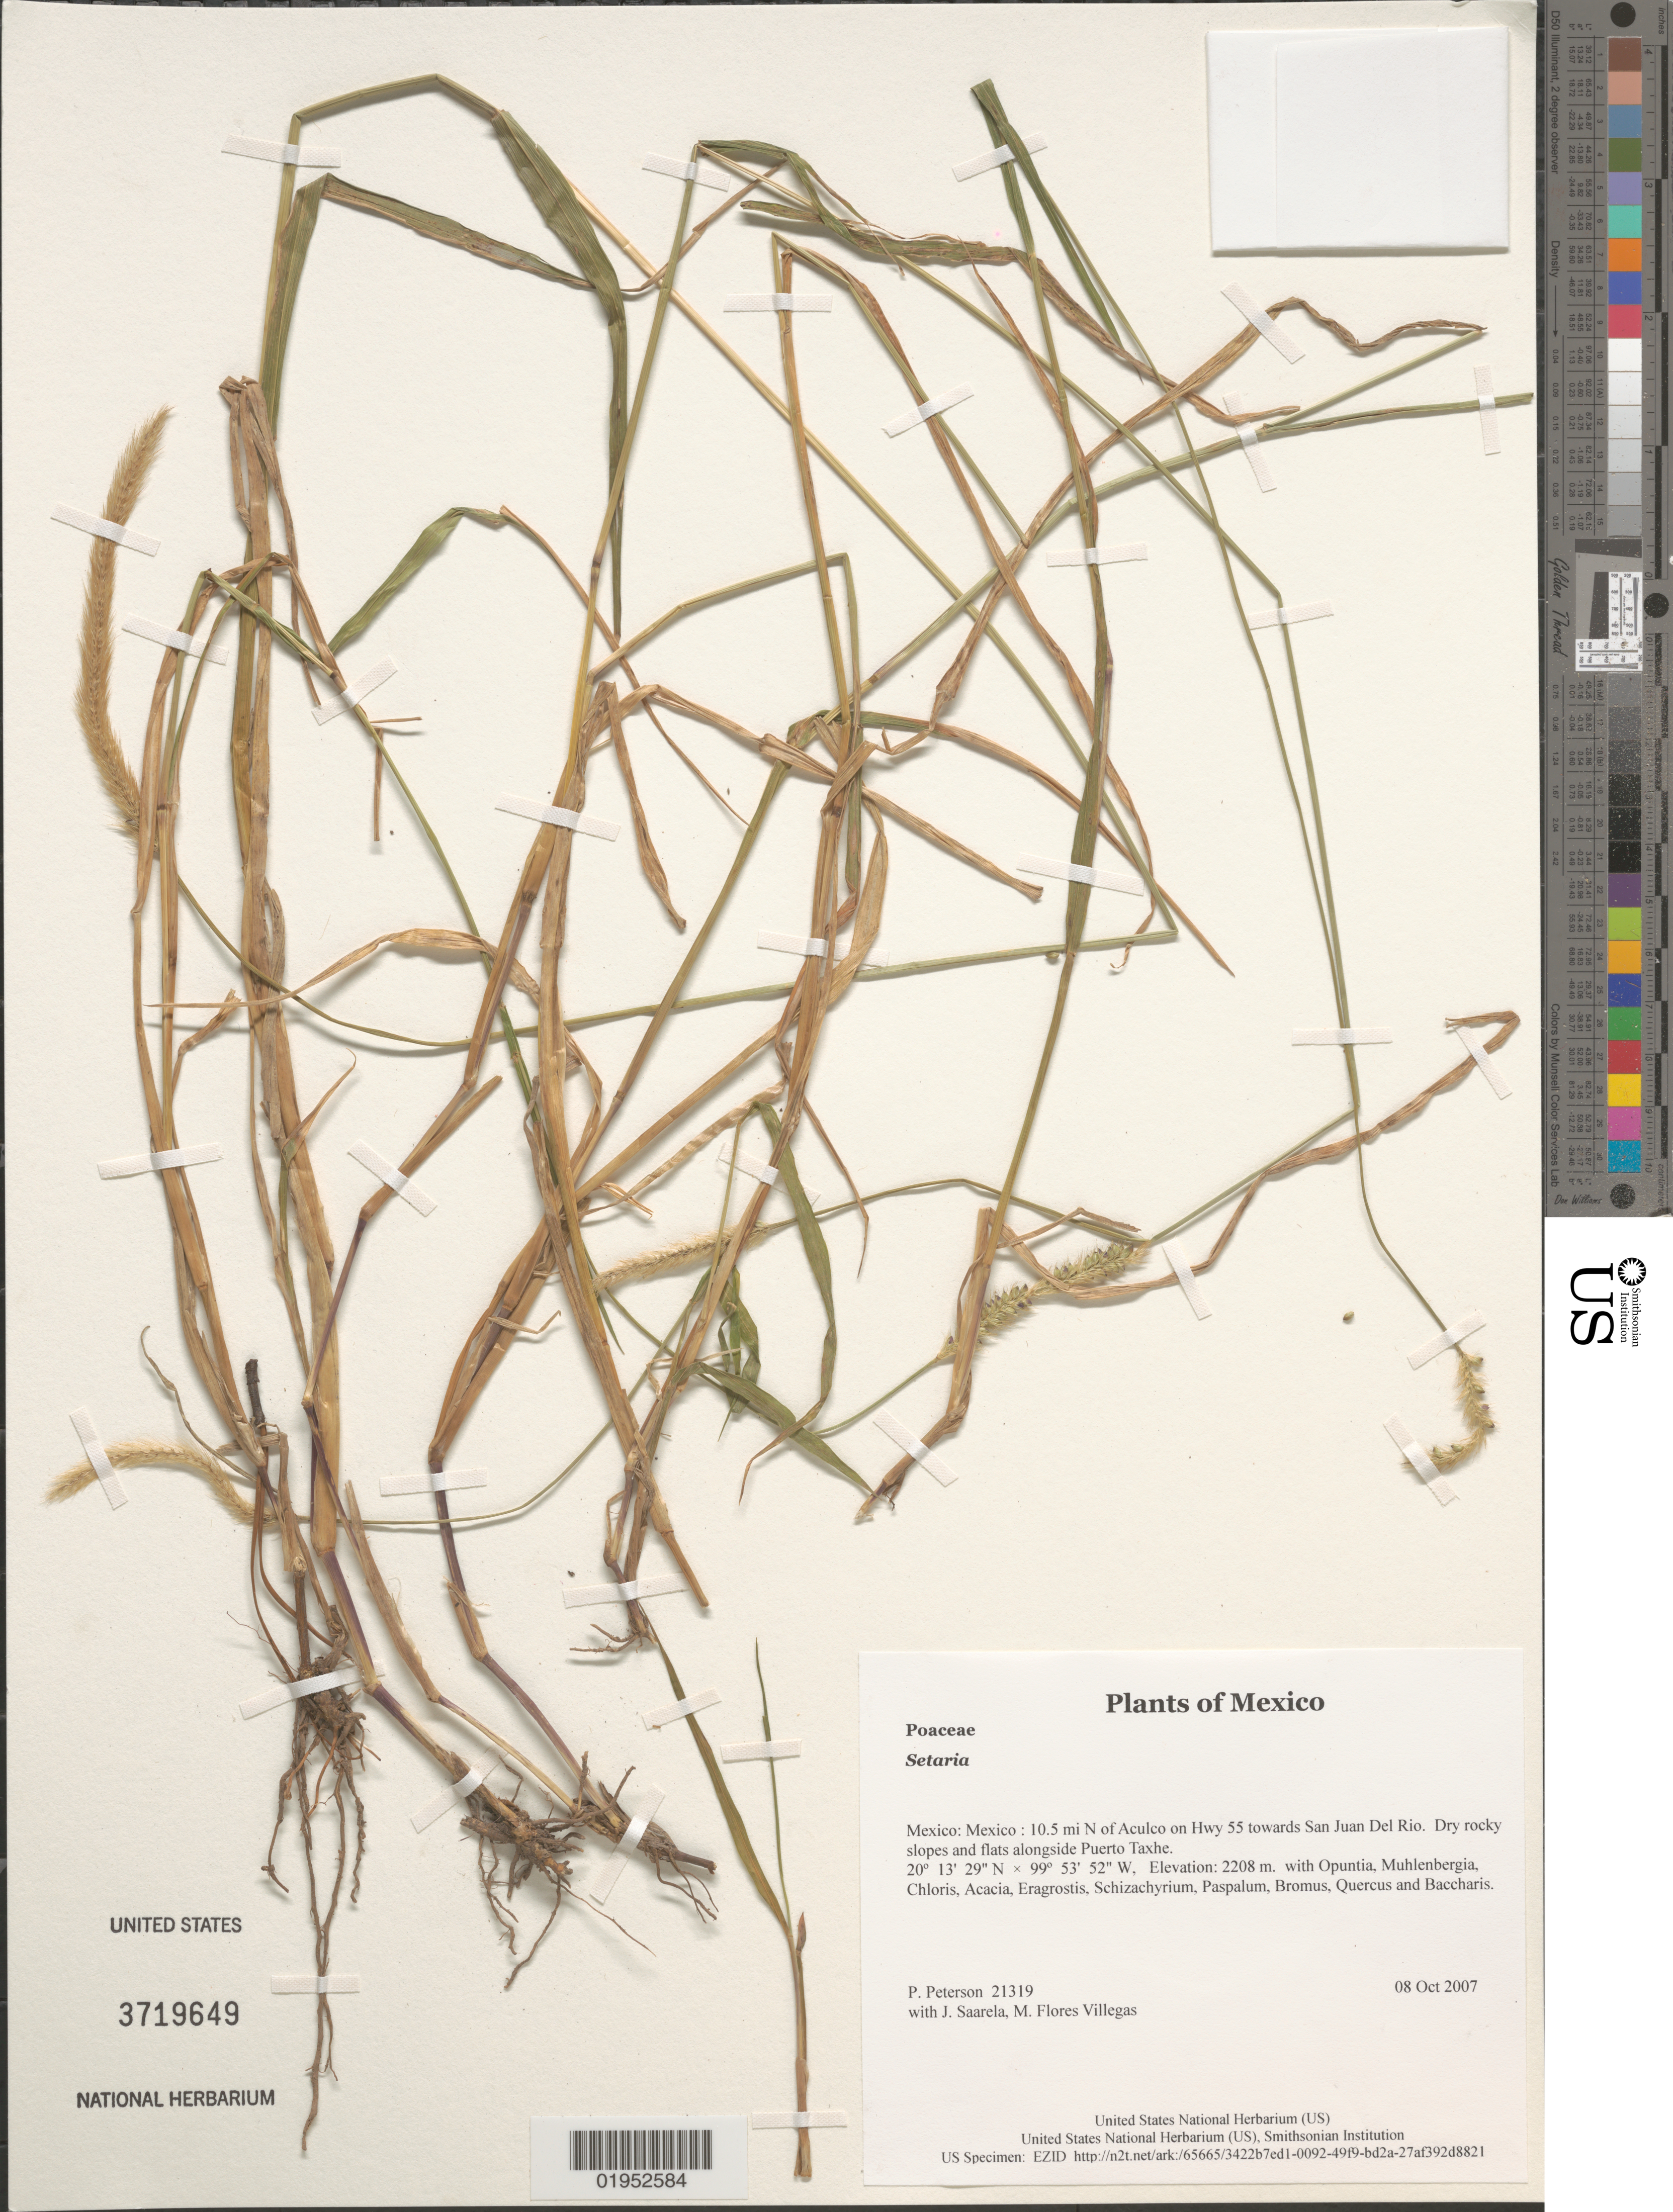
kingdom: Plantae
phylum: Tracheophyta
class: Liliopsida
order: Poales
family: Poaceae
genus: Setaria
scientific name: Setaria sp.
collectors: P. M. Peterson, J. Saarela & M. Flores Villegas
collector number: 21319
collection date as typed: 08 Oct 2007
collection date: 2007-10-08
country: Mexico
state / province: México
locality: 10.5 mi N of Aculco on Hwy 55 towards San Juan Del Rio. Dry rocky slopes and flats alongside Puerto Taxhe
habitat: with Opuntia, Muhlenbergia, Chloris, Acacia, Eragrostis, Schizachyrium, Paspalum, Bromus, Quercus and Baccharis.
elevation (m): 2208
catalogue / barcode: US 3719649